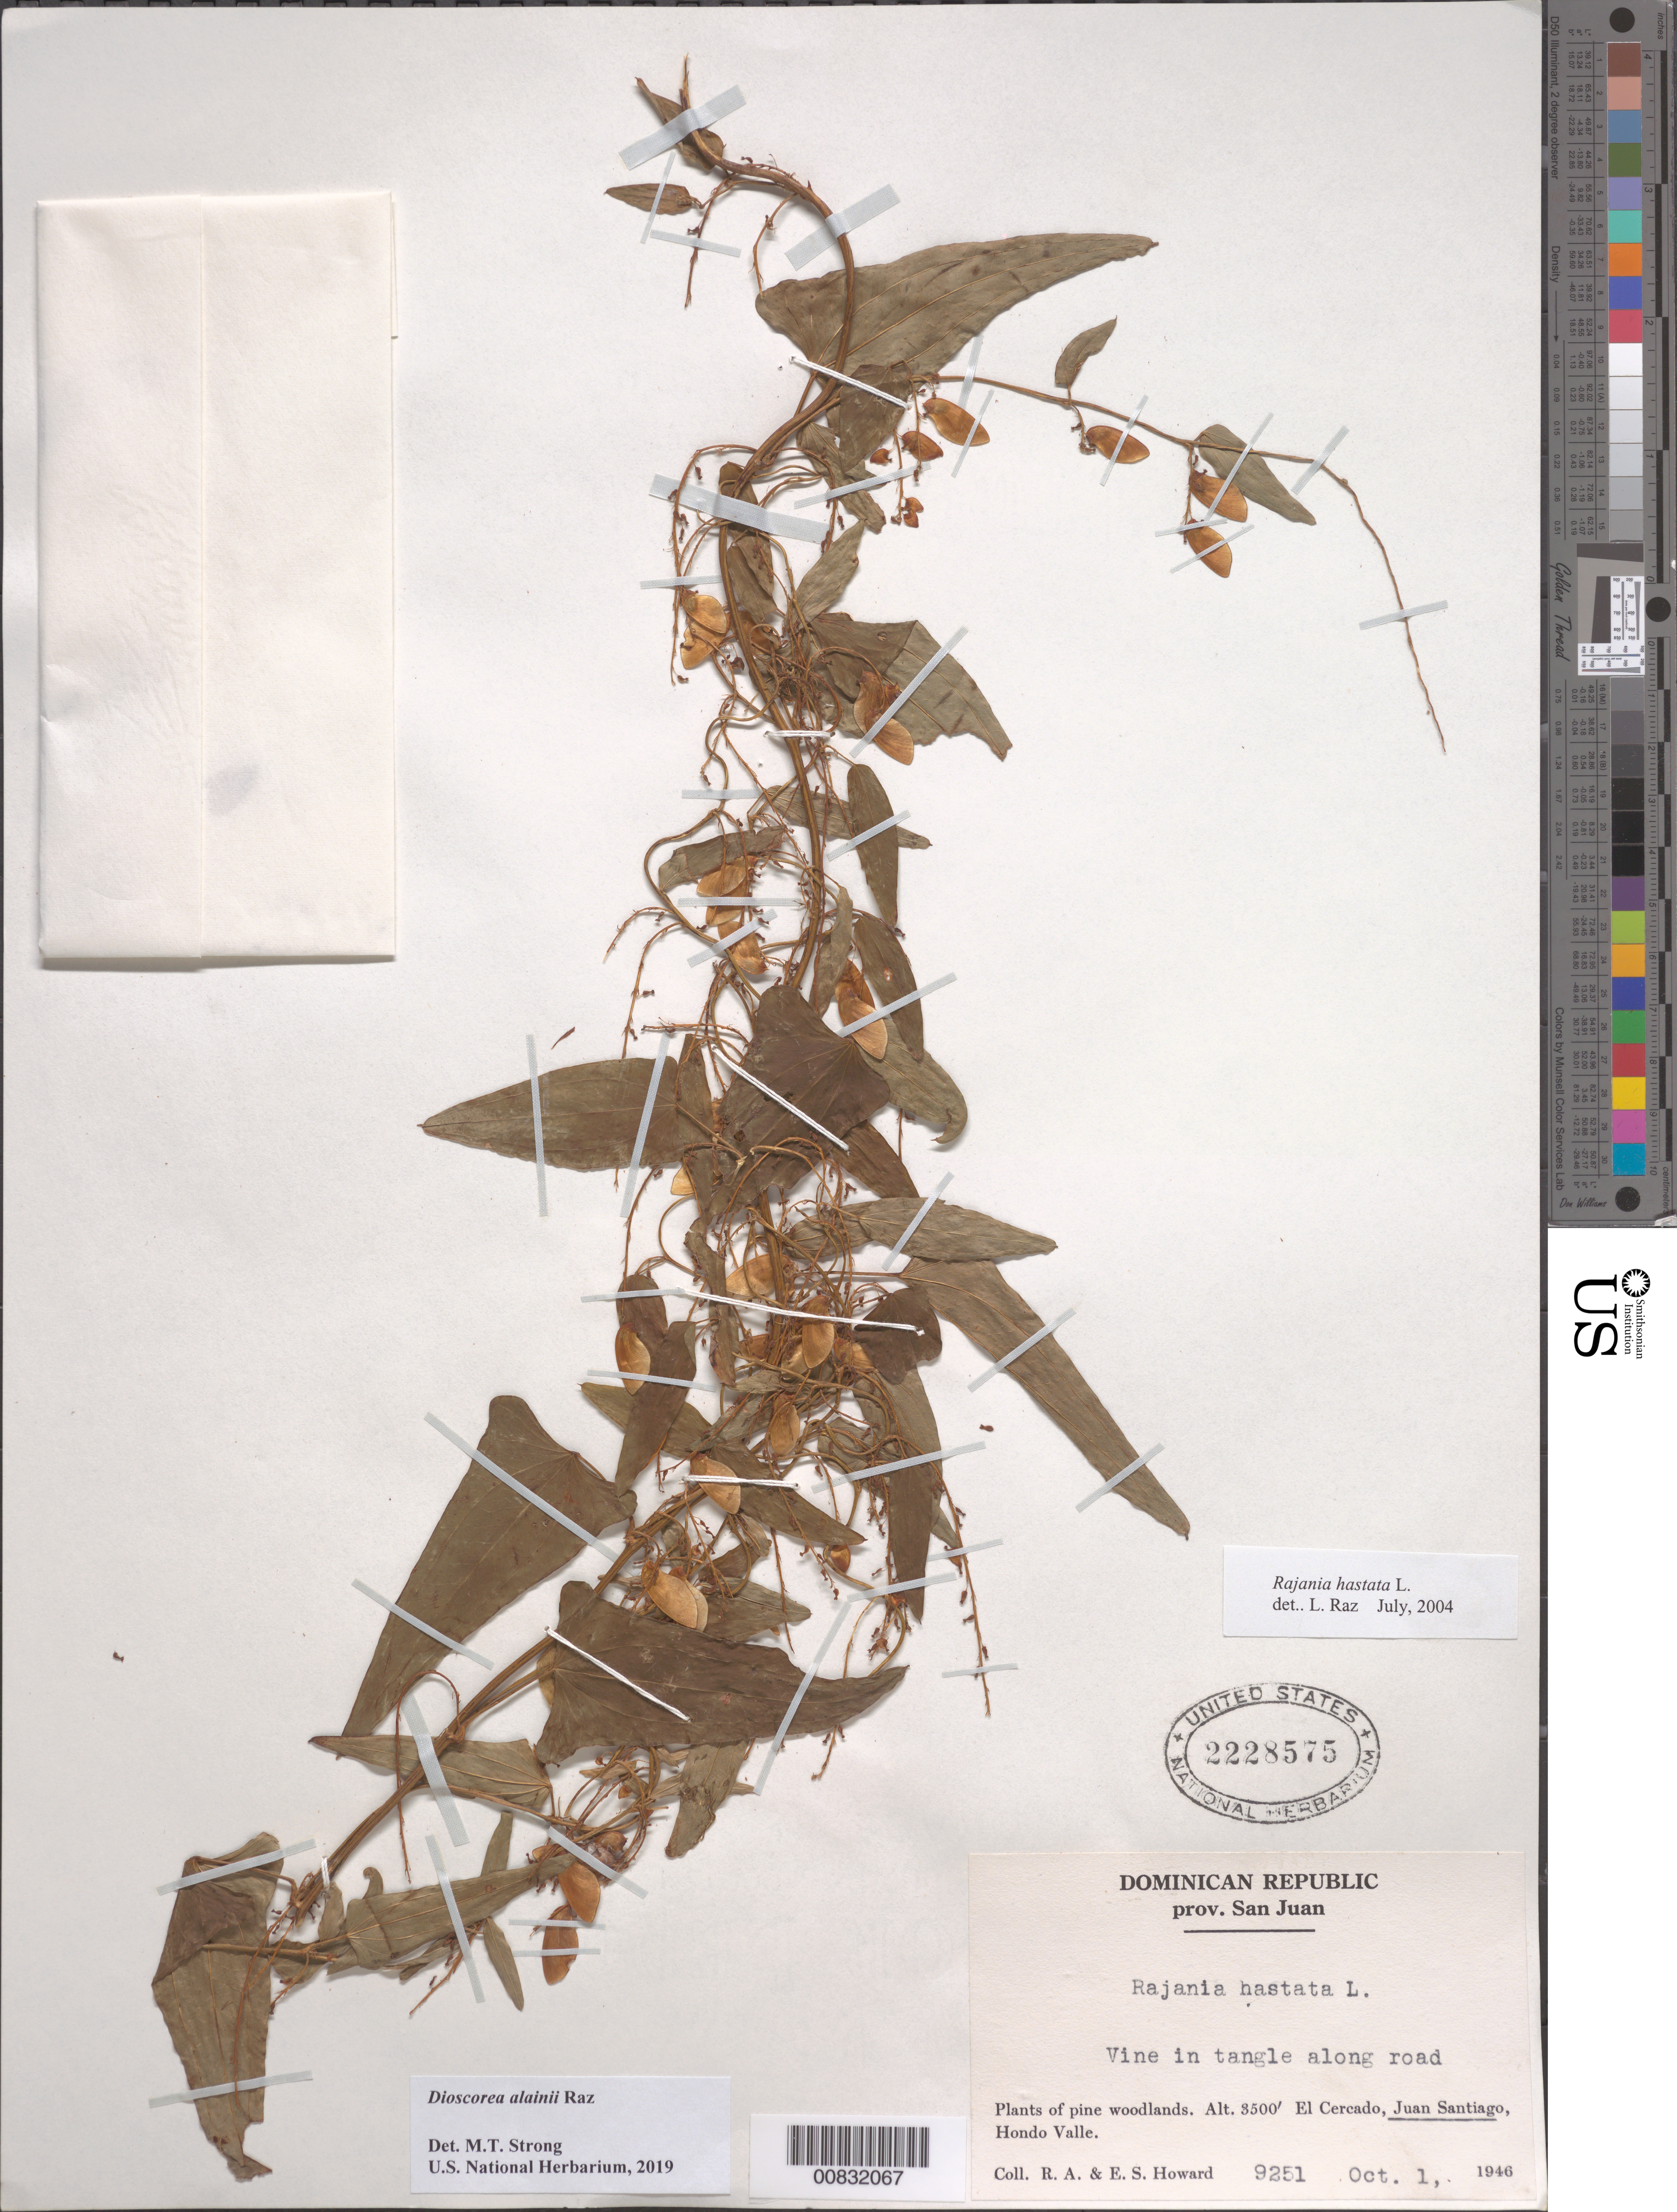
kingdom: Plantae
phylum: Tracheophyta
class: Liliopsida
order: Dioscoreales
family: Dioscoreaceae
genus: Dioscorea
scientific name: Dioscorea alainii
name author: Raz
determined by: Strong, M. T., (US), Smithsonian Institution - National Museum of Natural History (UNITED STATES)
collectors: R. A. Howard & E. S. Howard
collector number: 9251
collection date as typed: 01 Oct 1946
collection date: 1946-10-01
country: Dominican Republic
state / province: San Juan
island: Hispaniola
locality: El Cercado, Juan Santiago, Hondo Valle. Along road.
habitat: Vine in tangle. Plants of pine woodlands.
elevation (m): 1067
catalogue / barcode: US 2228575